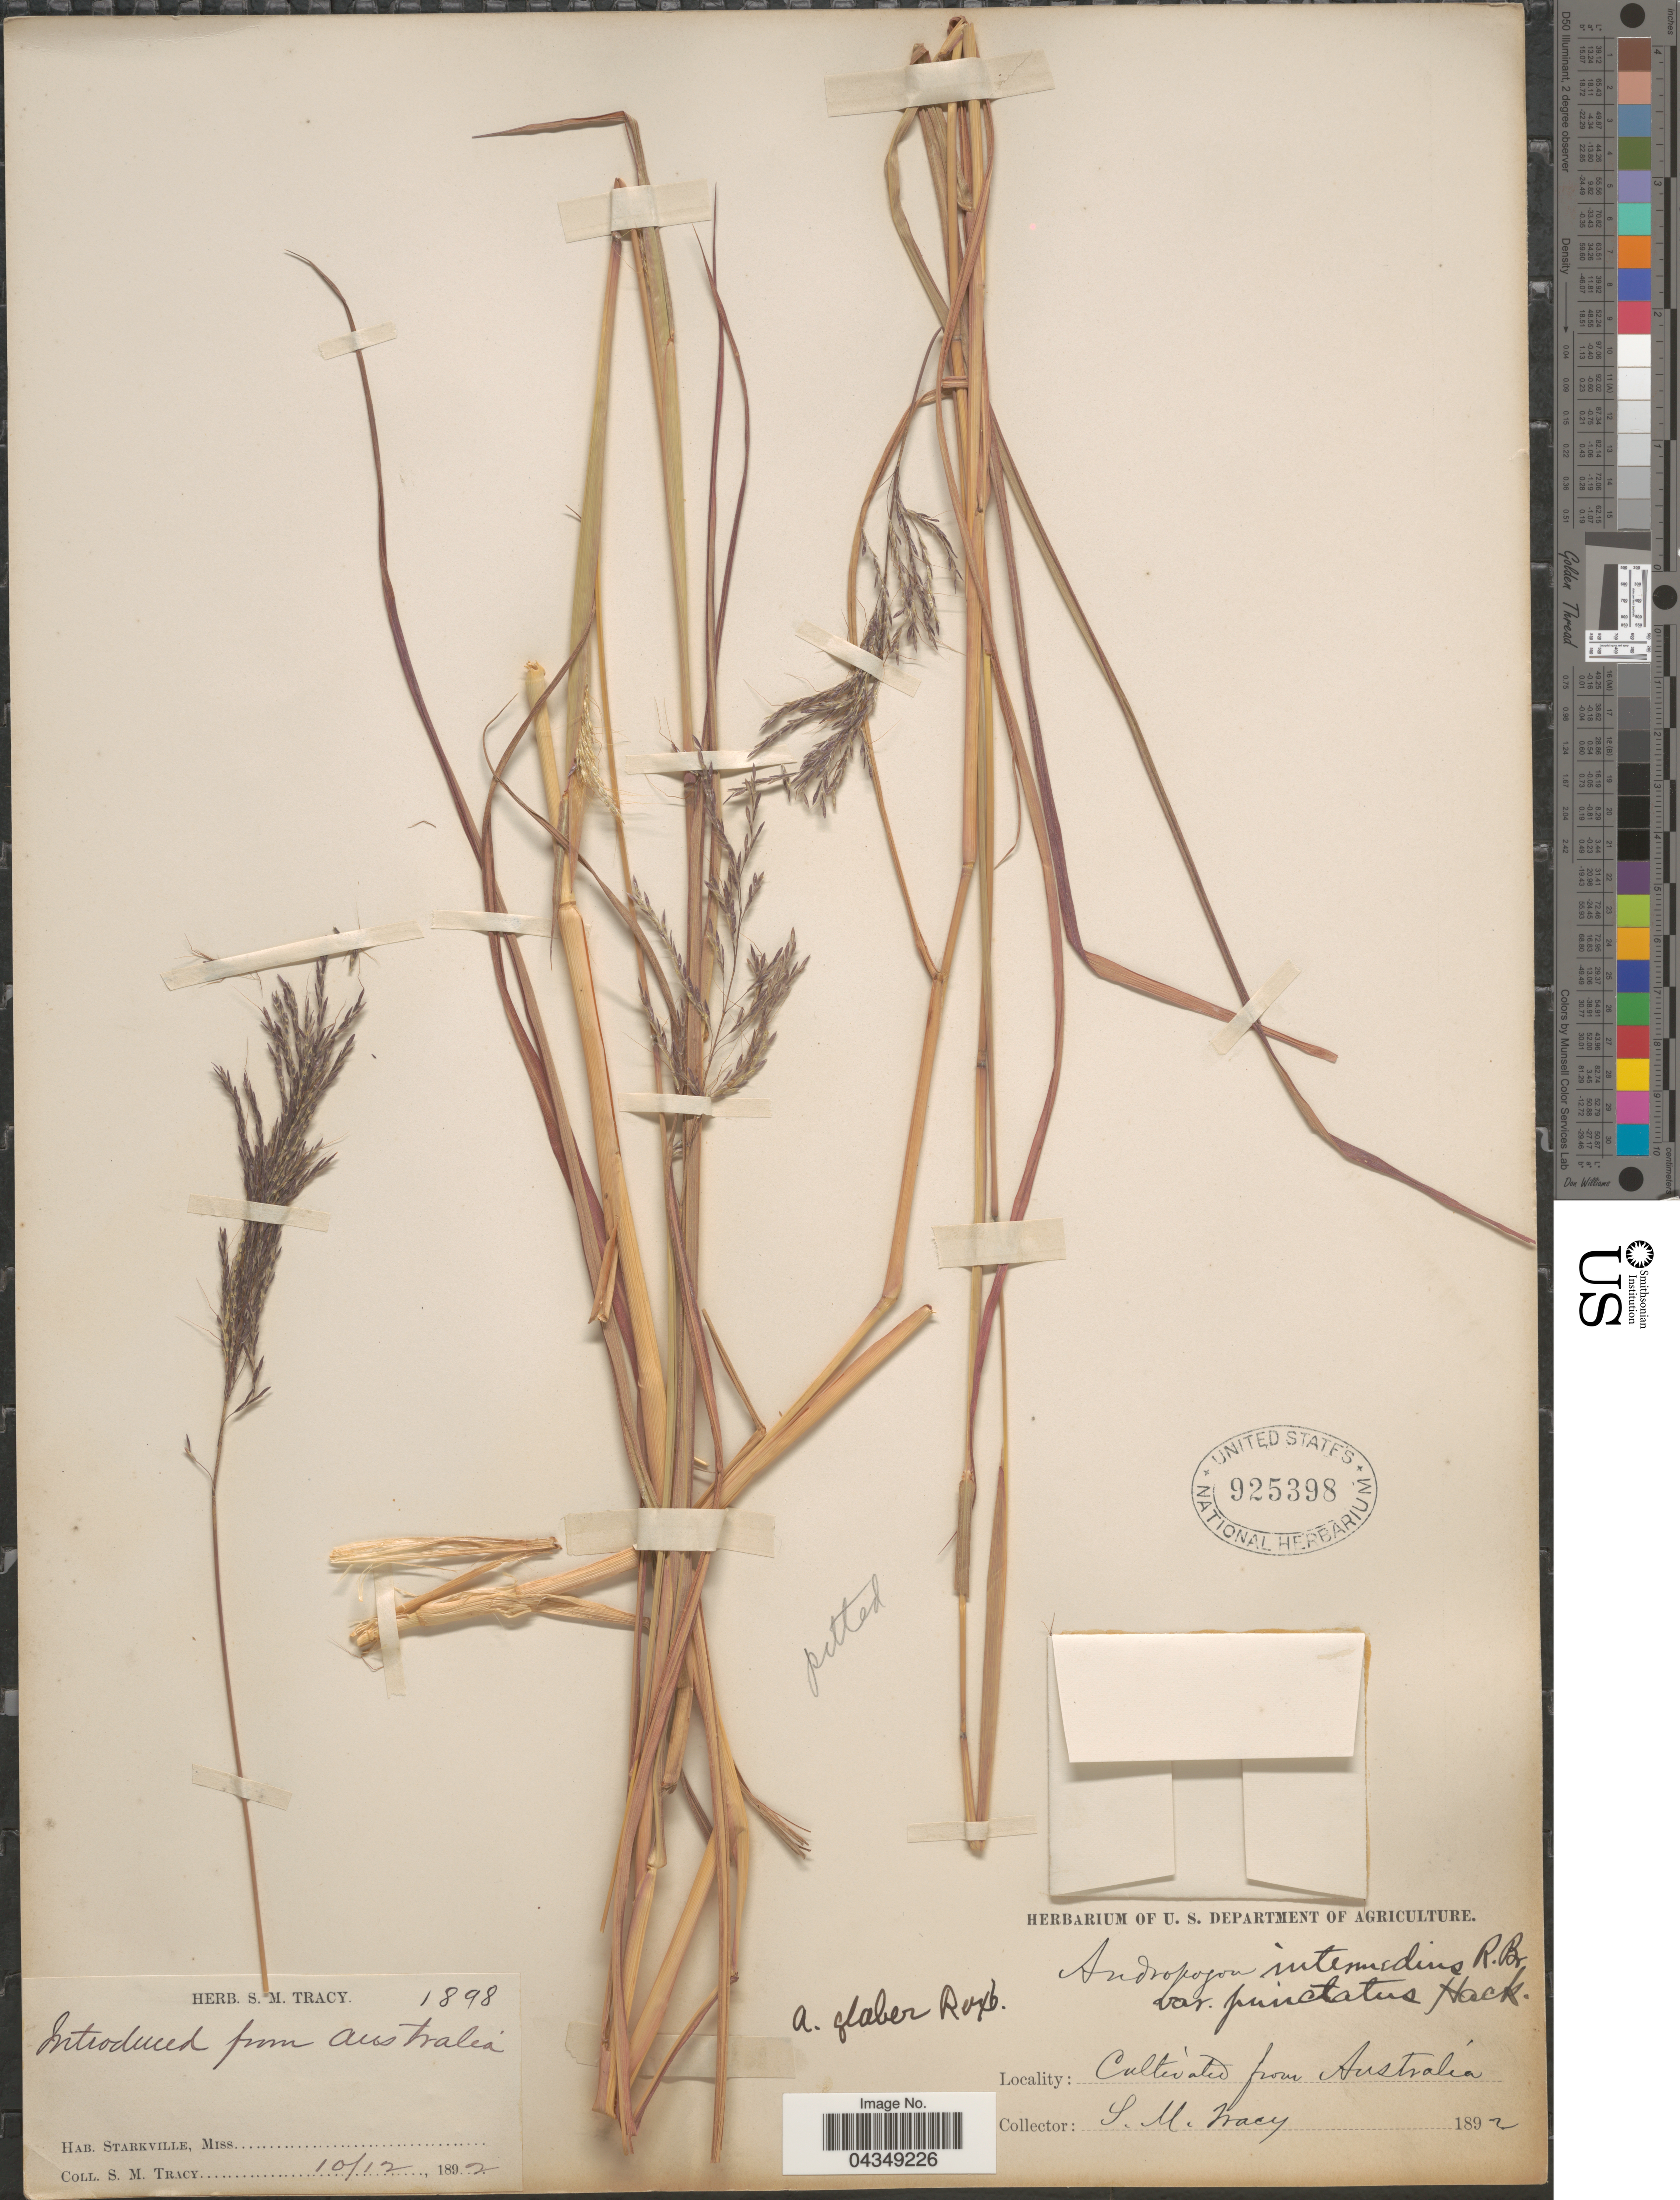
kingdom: Plantae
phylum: Tracheophyta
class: Liliopsida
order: Poales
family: Poaceae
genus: Bothriochloa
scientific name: Bothriochloa bladhii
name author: (Retz.) S.T. Blake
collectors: S. M. Tracy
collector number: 1898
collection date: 1892-10-12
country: United States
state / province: Mississippi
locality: Starkville.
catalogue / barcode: US 925398